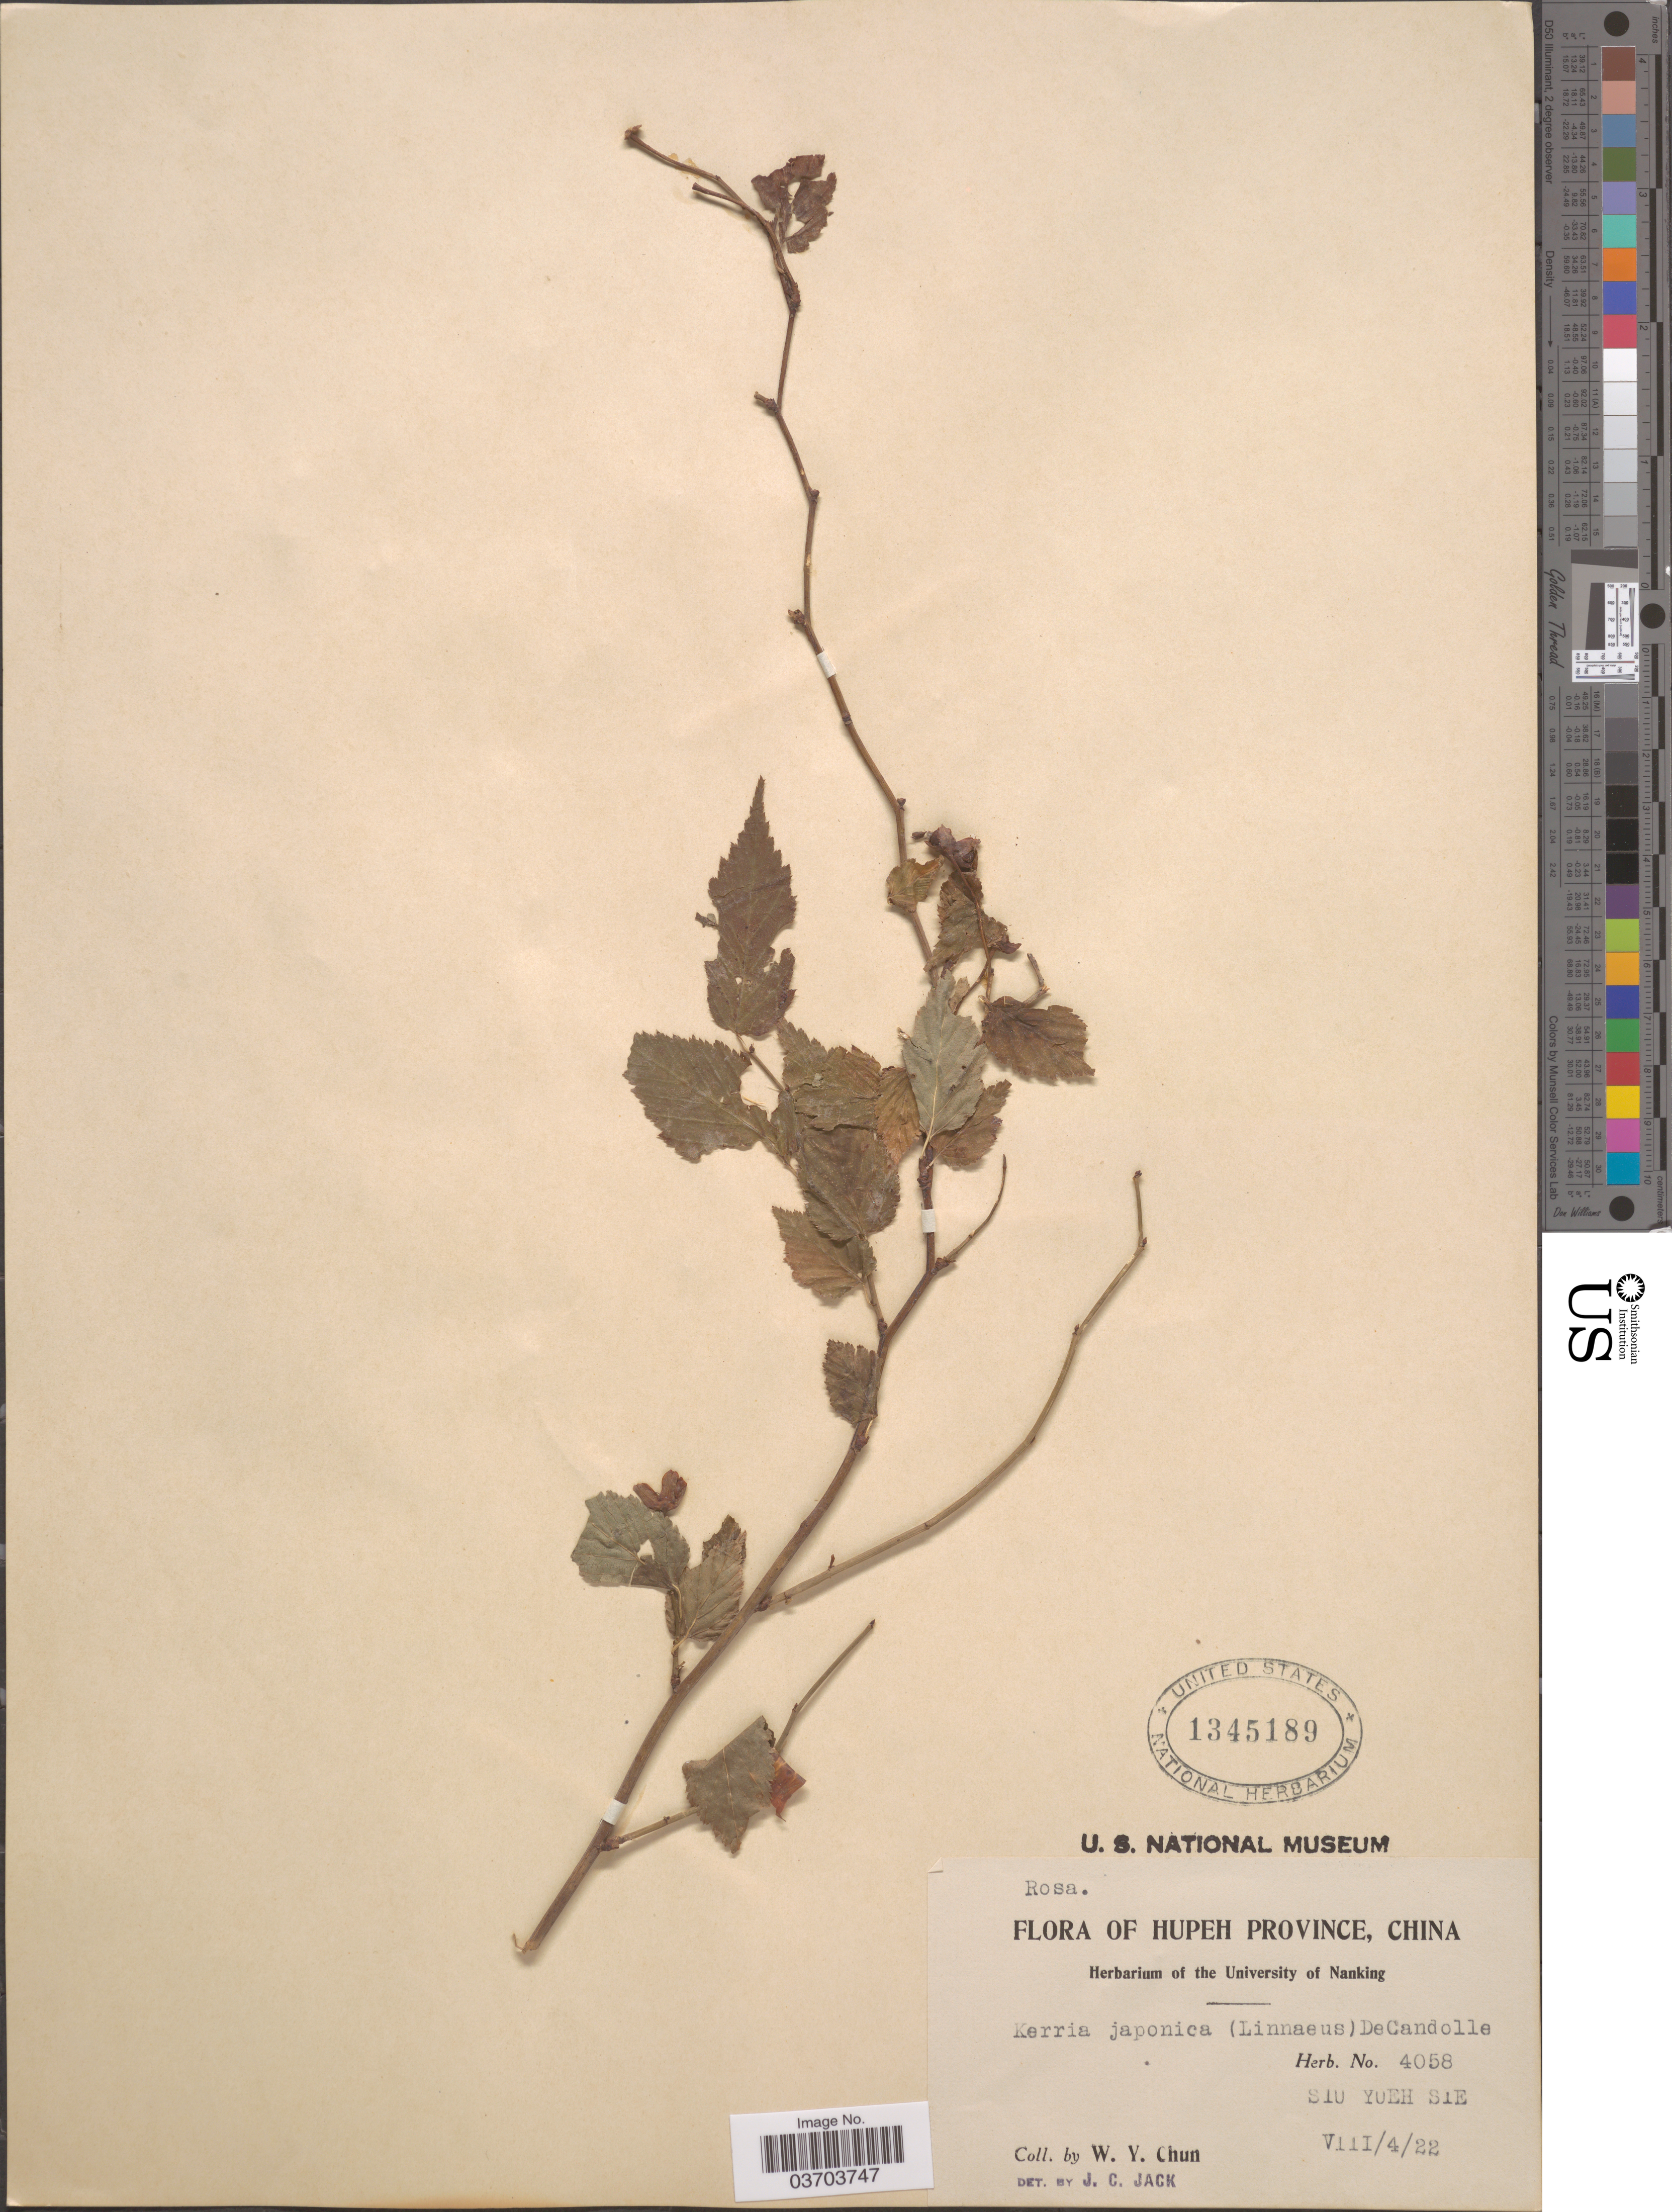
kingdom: Plantae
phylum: Tracheophyta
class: Magnoliopsida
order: Rosales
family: Rosaceae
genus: Kerria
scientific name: Kerria japonica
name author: (L.) DC.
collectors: W. Y. Chun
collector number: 4058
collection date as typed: Transcribed d/m/y: 4/8/22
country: China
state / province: Hubei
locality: Hupeh Province. Siu Yueh Sie.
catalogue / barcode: US 1345189